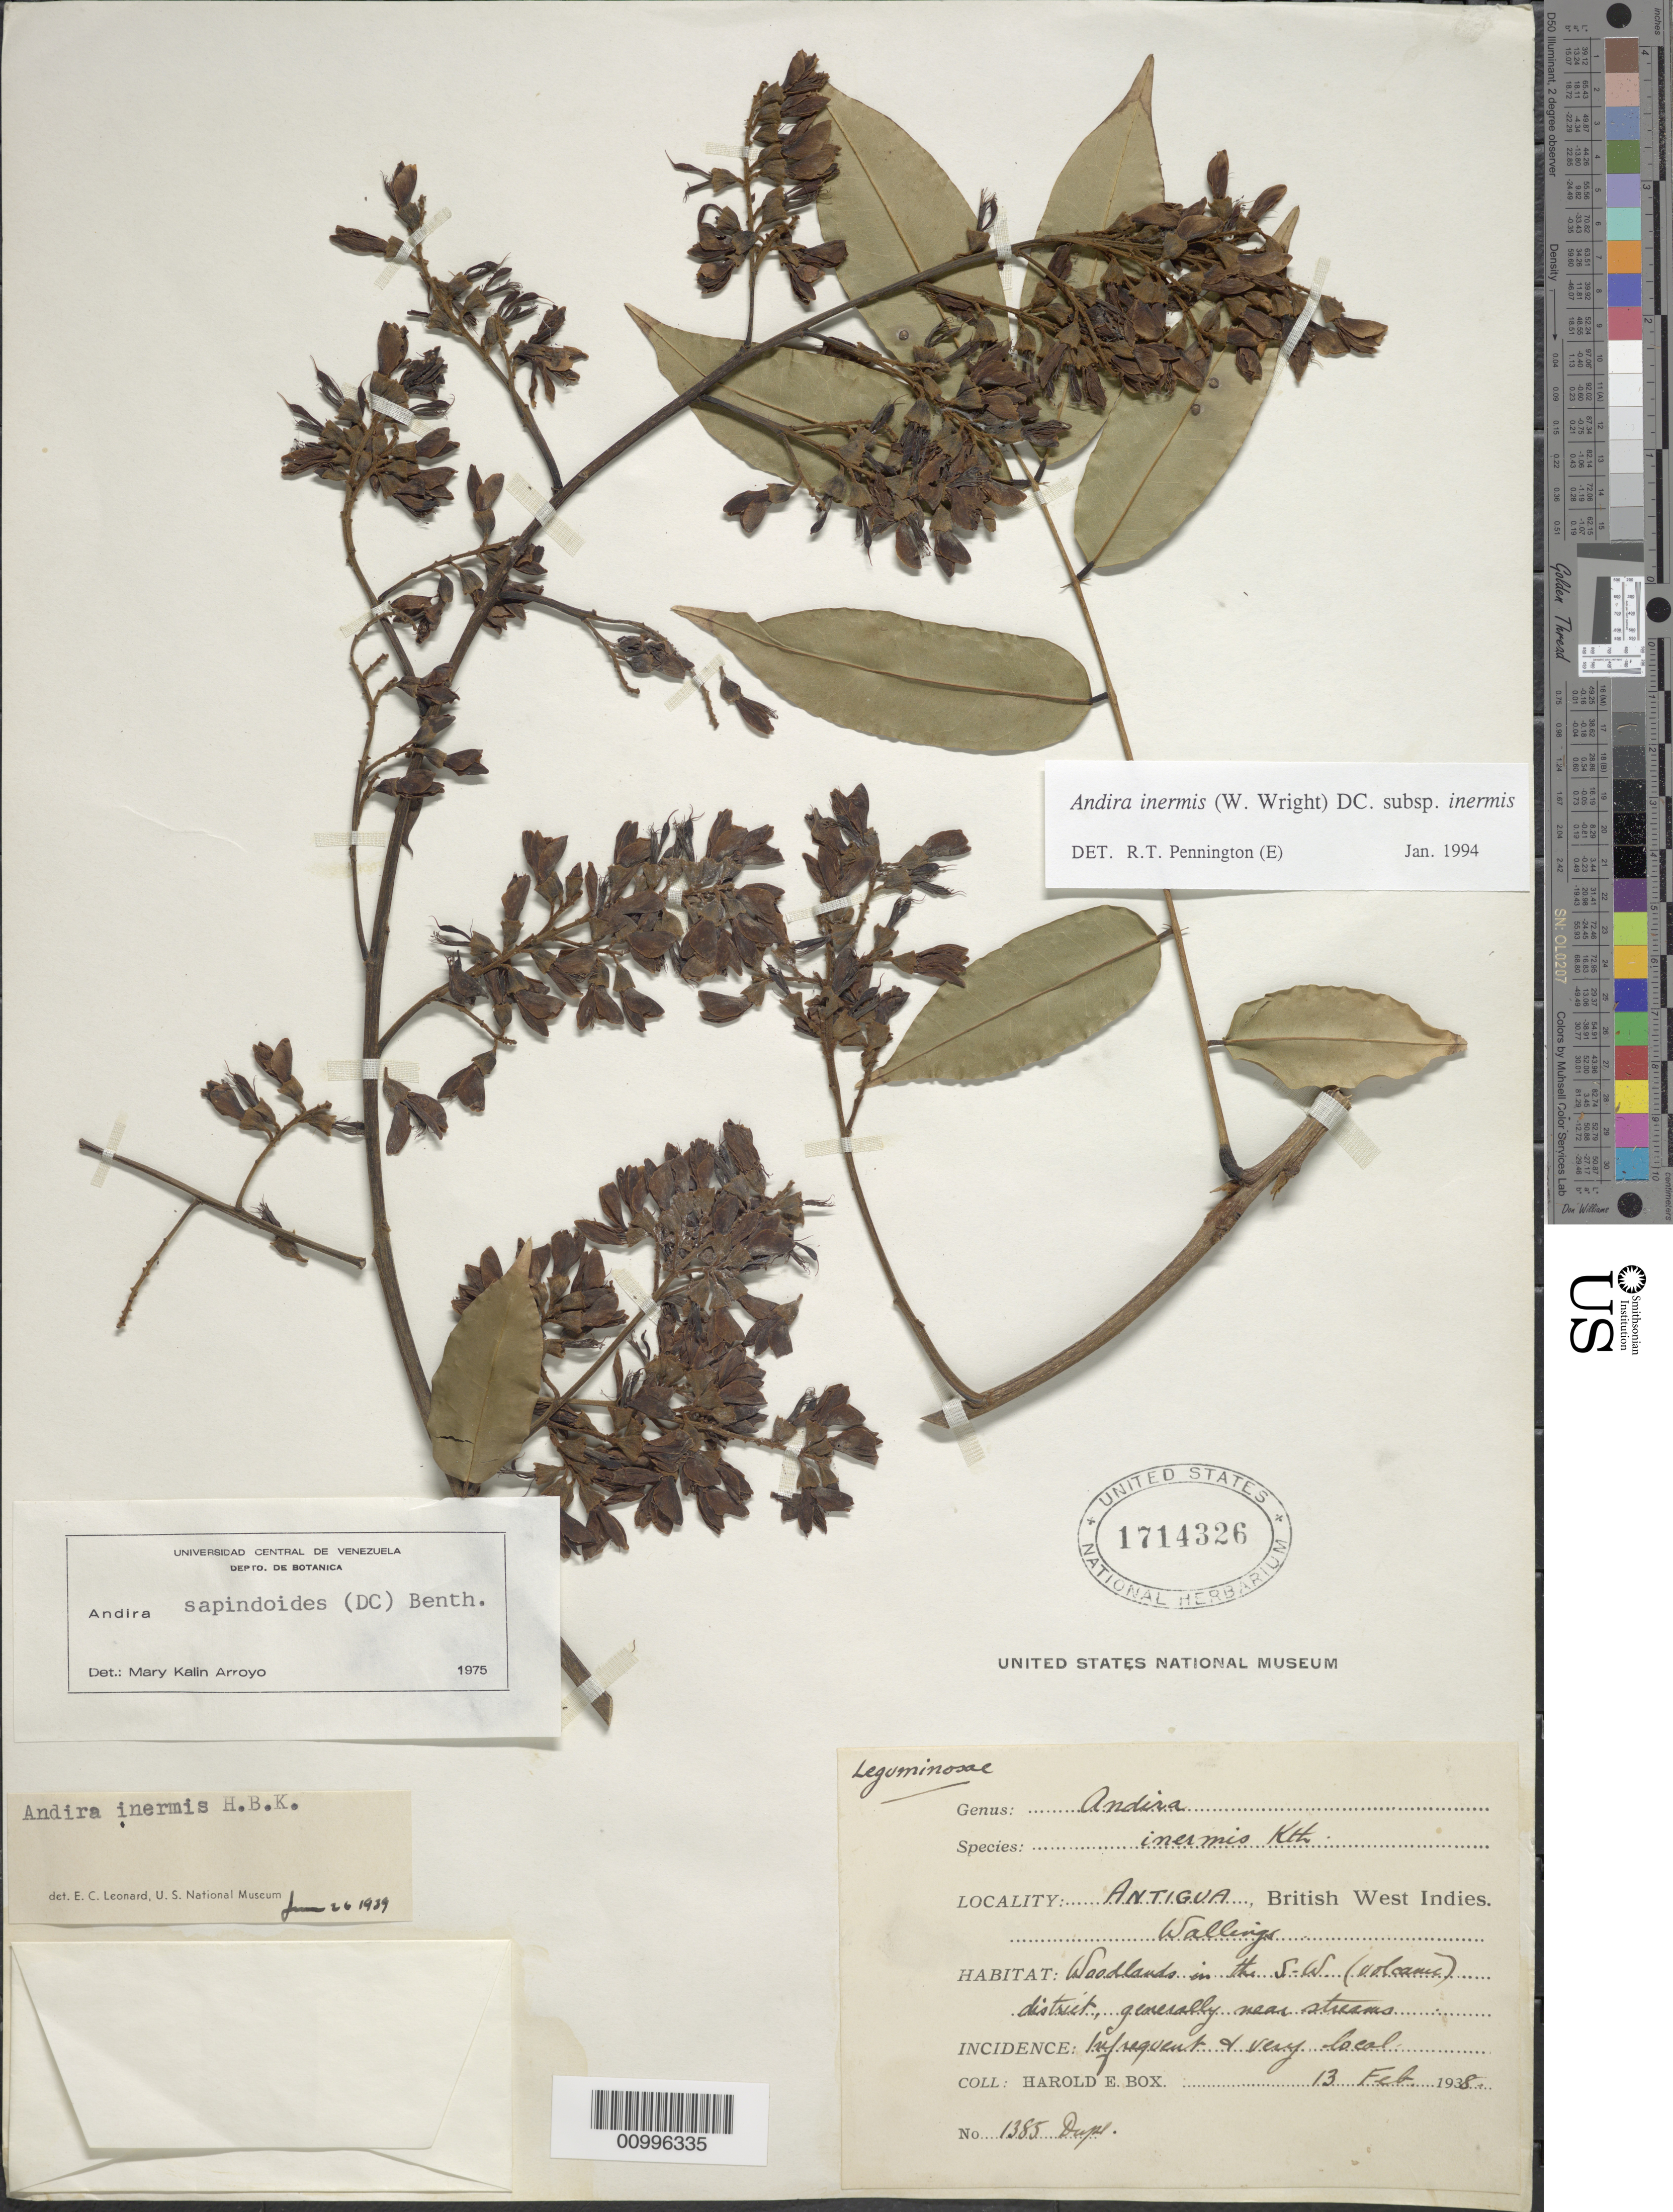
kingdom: Plantae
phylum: Tracheophyta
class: Magnoliopsida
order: Fabales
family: Fabaceae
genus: Andira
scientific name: Andira inermis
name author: (W. Wright) Kunth ex DC.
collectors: H. E. Box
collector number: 1385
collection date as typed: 13 Feb 1938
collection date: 1938-02-13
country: Antigua and Barbuda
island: Antigua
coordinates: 0 N, 0 E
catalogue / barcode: US 1714326